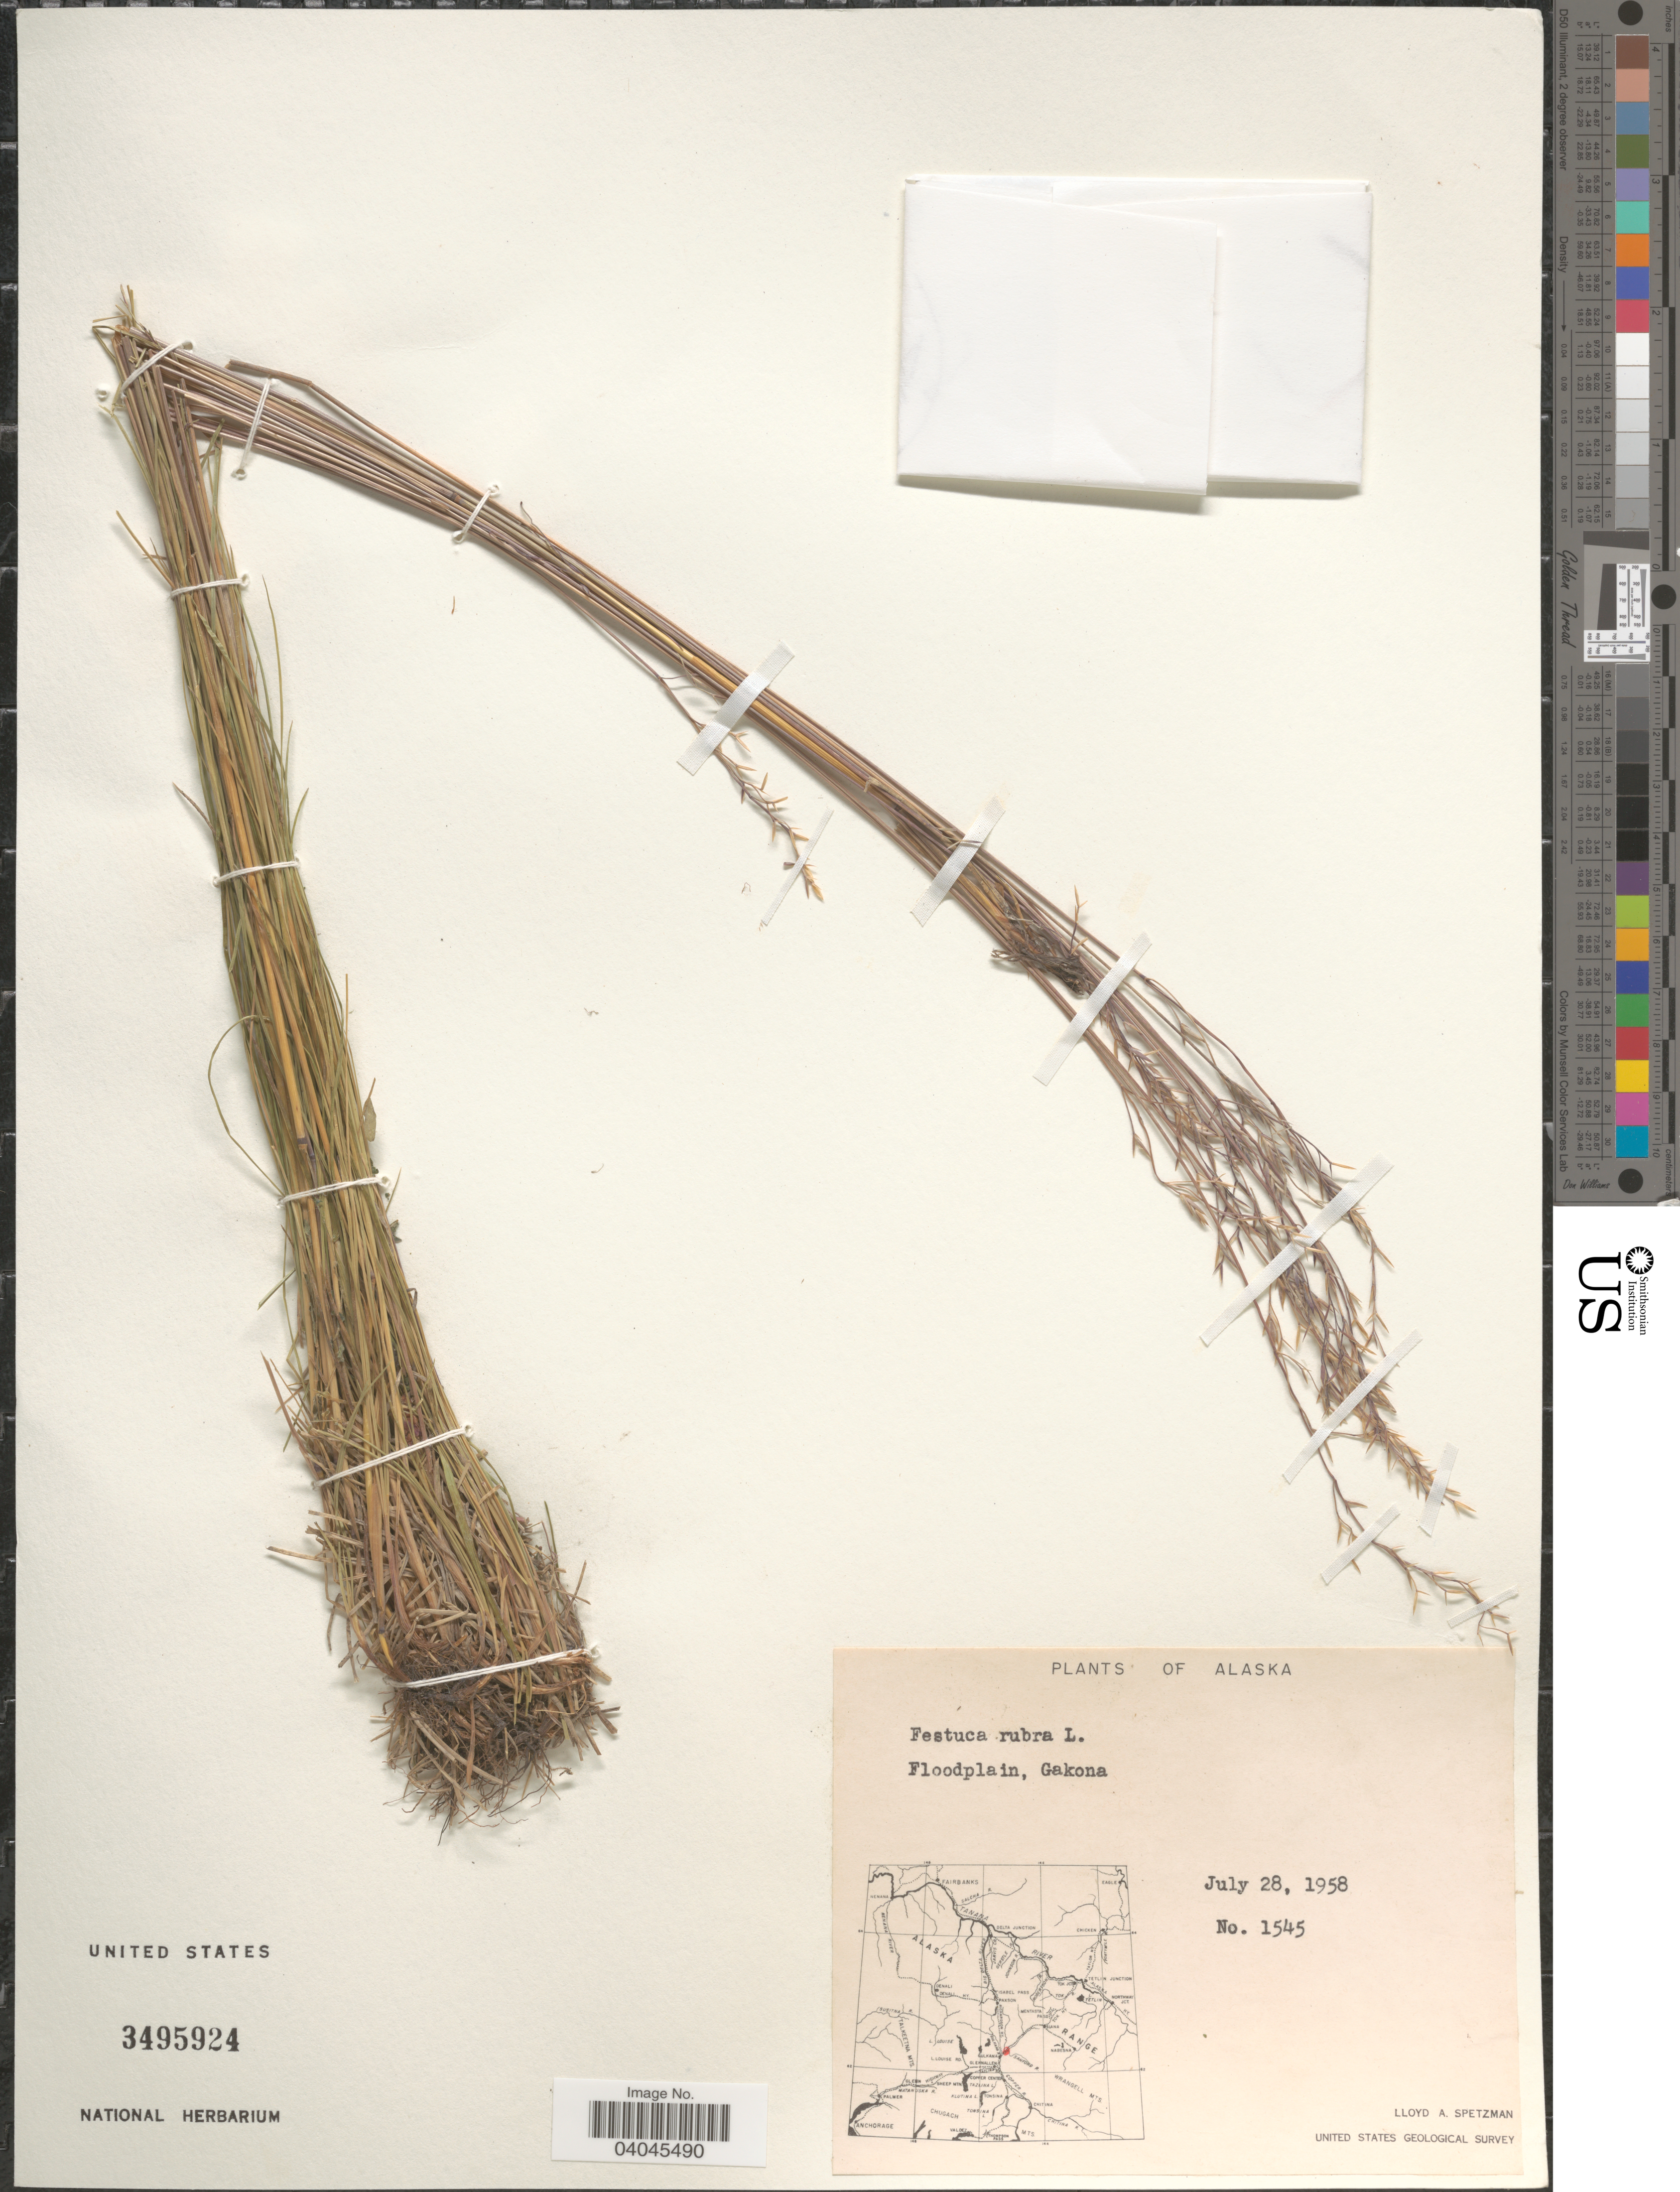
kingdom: Plantae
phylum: Tracheophyta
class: Liliopsida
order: Poales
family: Poaceae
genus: Festuca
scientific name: Festuca rubra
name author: L.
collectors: L. Spetzman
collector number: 1545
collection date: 1958-07-28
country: United States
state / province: Alaska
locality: Floodplain, Gakona.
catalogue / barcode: US 3495924